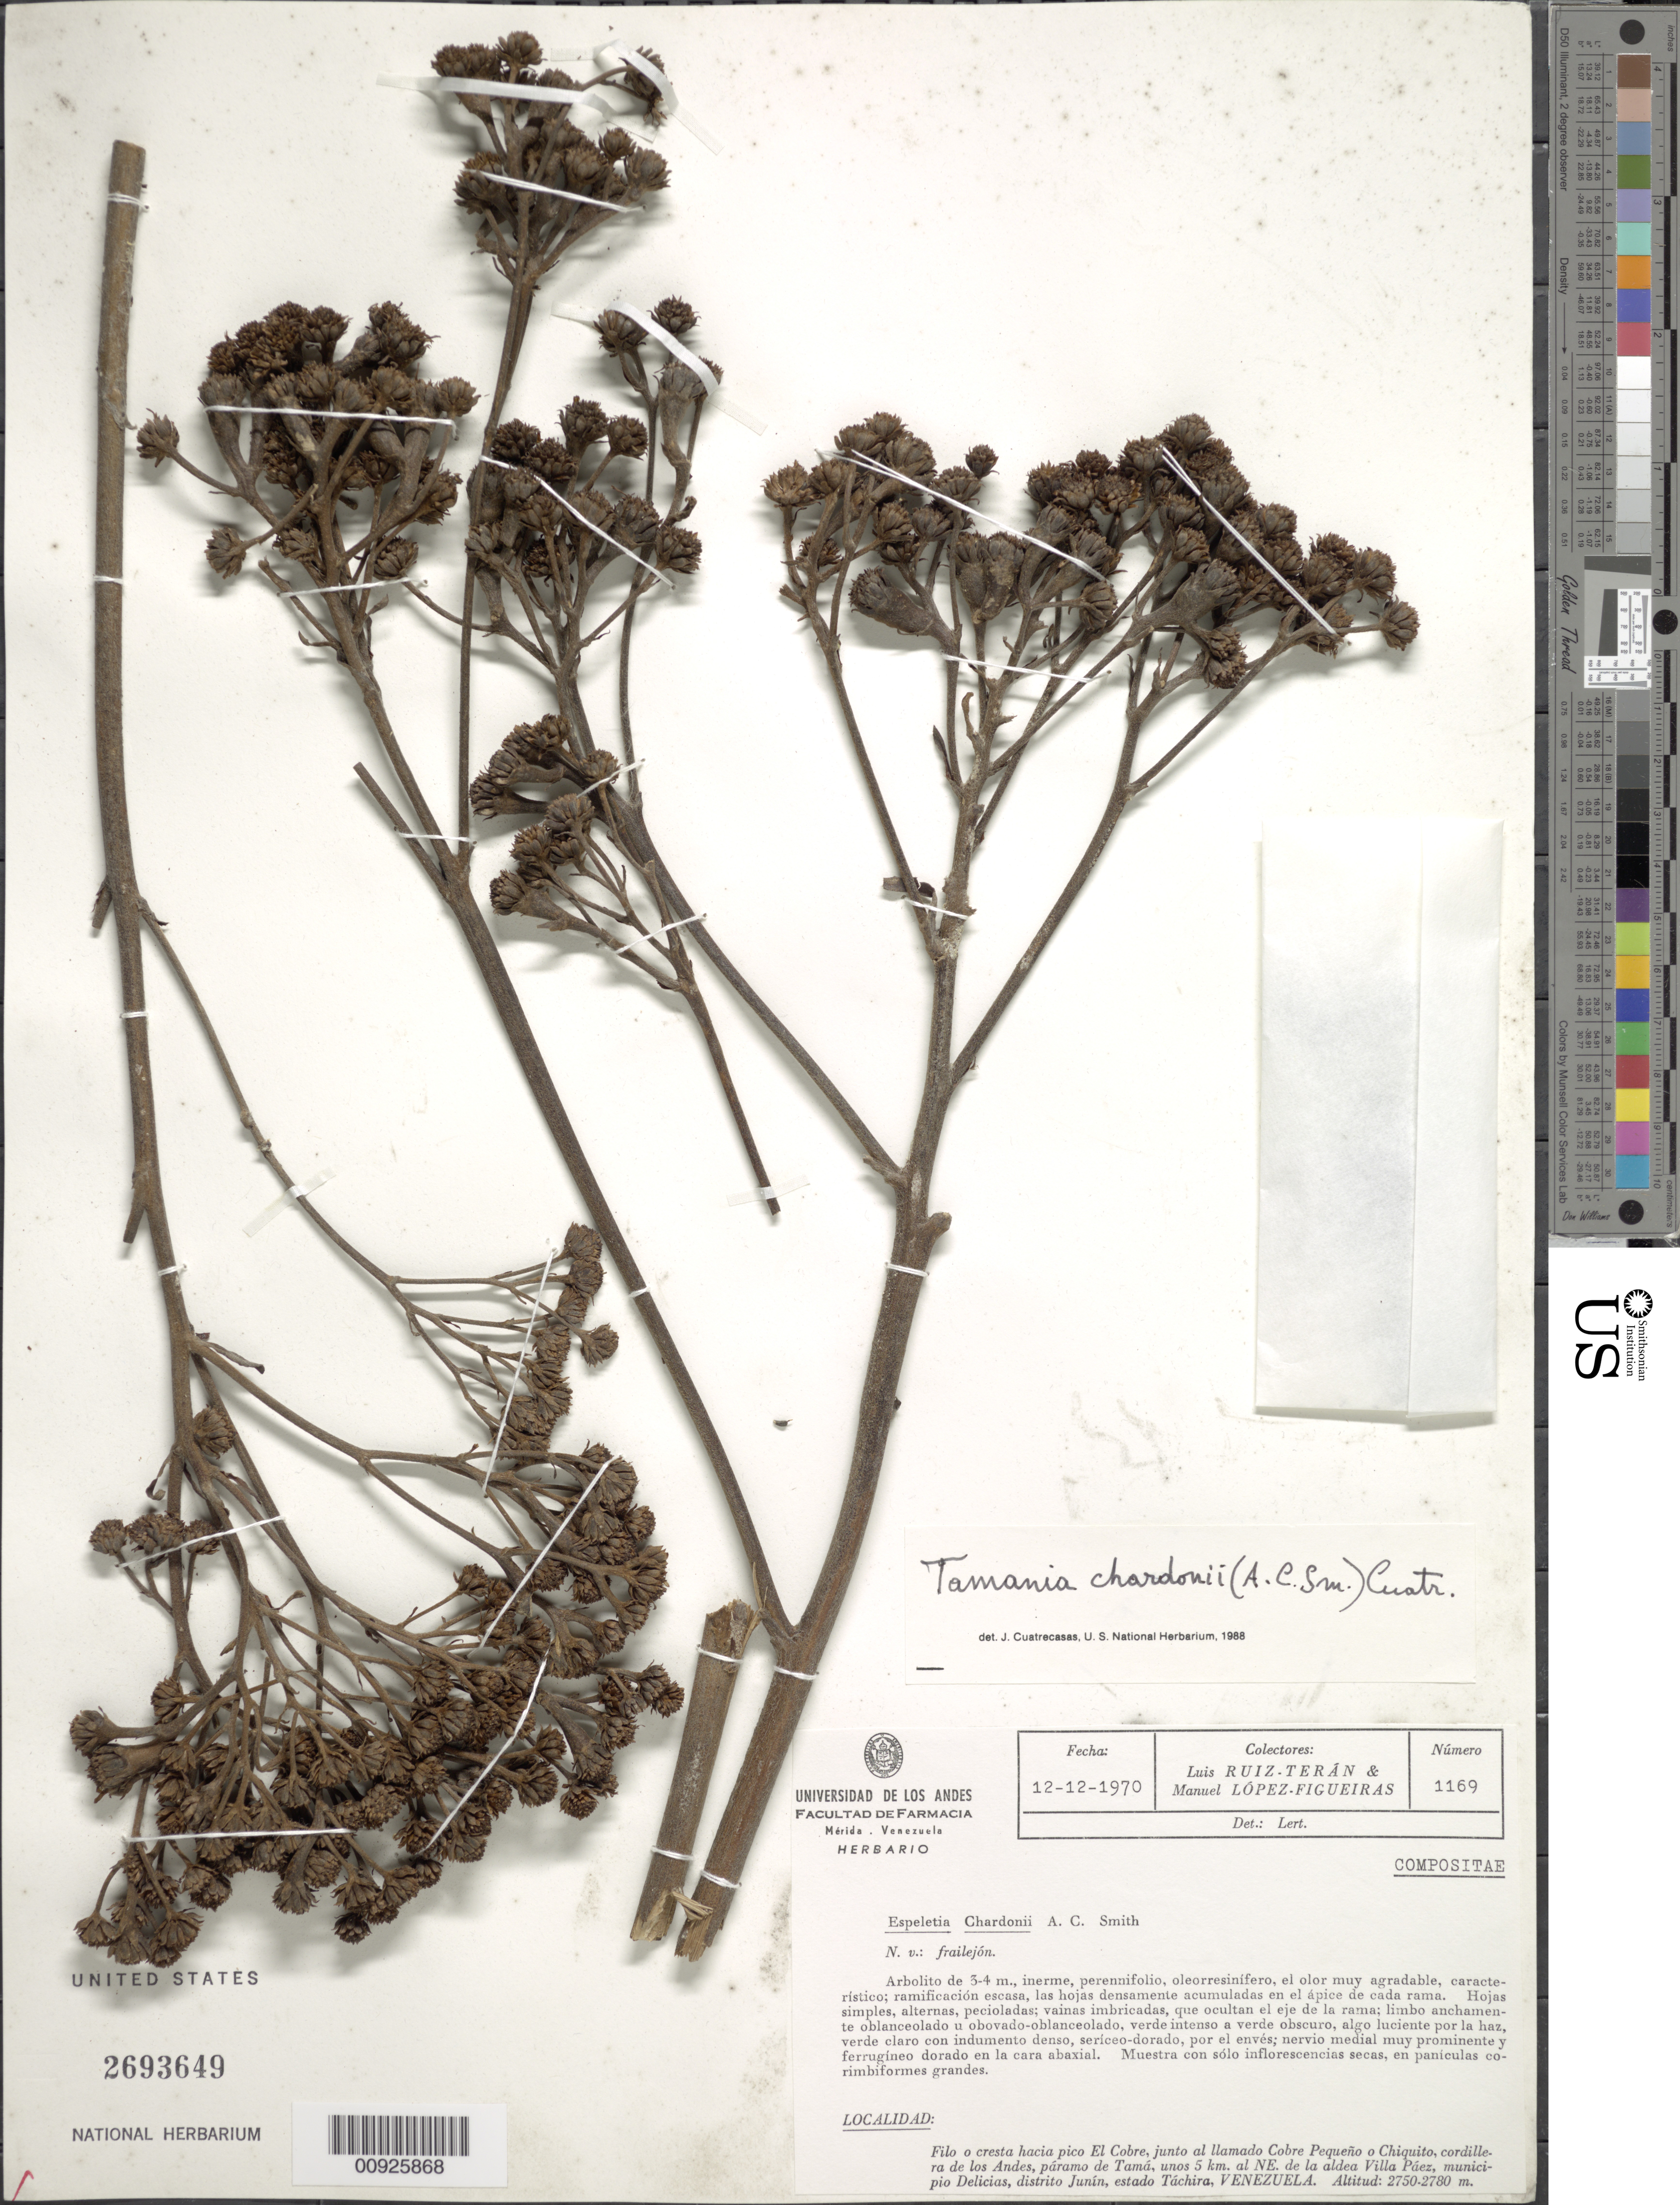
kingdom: Plantae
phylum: Tracheophyta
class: Magnoliopsida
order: Asterales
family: Asteraceae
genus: Tamania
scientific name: Tamania chardonii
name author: (A.C. Sm.) Cuatrec.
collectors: L. E. Ruíz-Terán & M. López Figueiras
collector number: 1169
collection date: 1970-12-12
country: Venezuela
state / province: Táchira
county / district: Junín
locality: P. de Tamá. Filo o cresta hacia pico El Cobre, junto al llamado Cobre Pequeño o Chiquito, Páramo de Tamá, unos 5 km al NE de la aldea de Villa Páez, Municipio Delicias.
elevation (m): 2750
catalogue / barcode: US 2693649